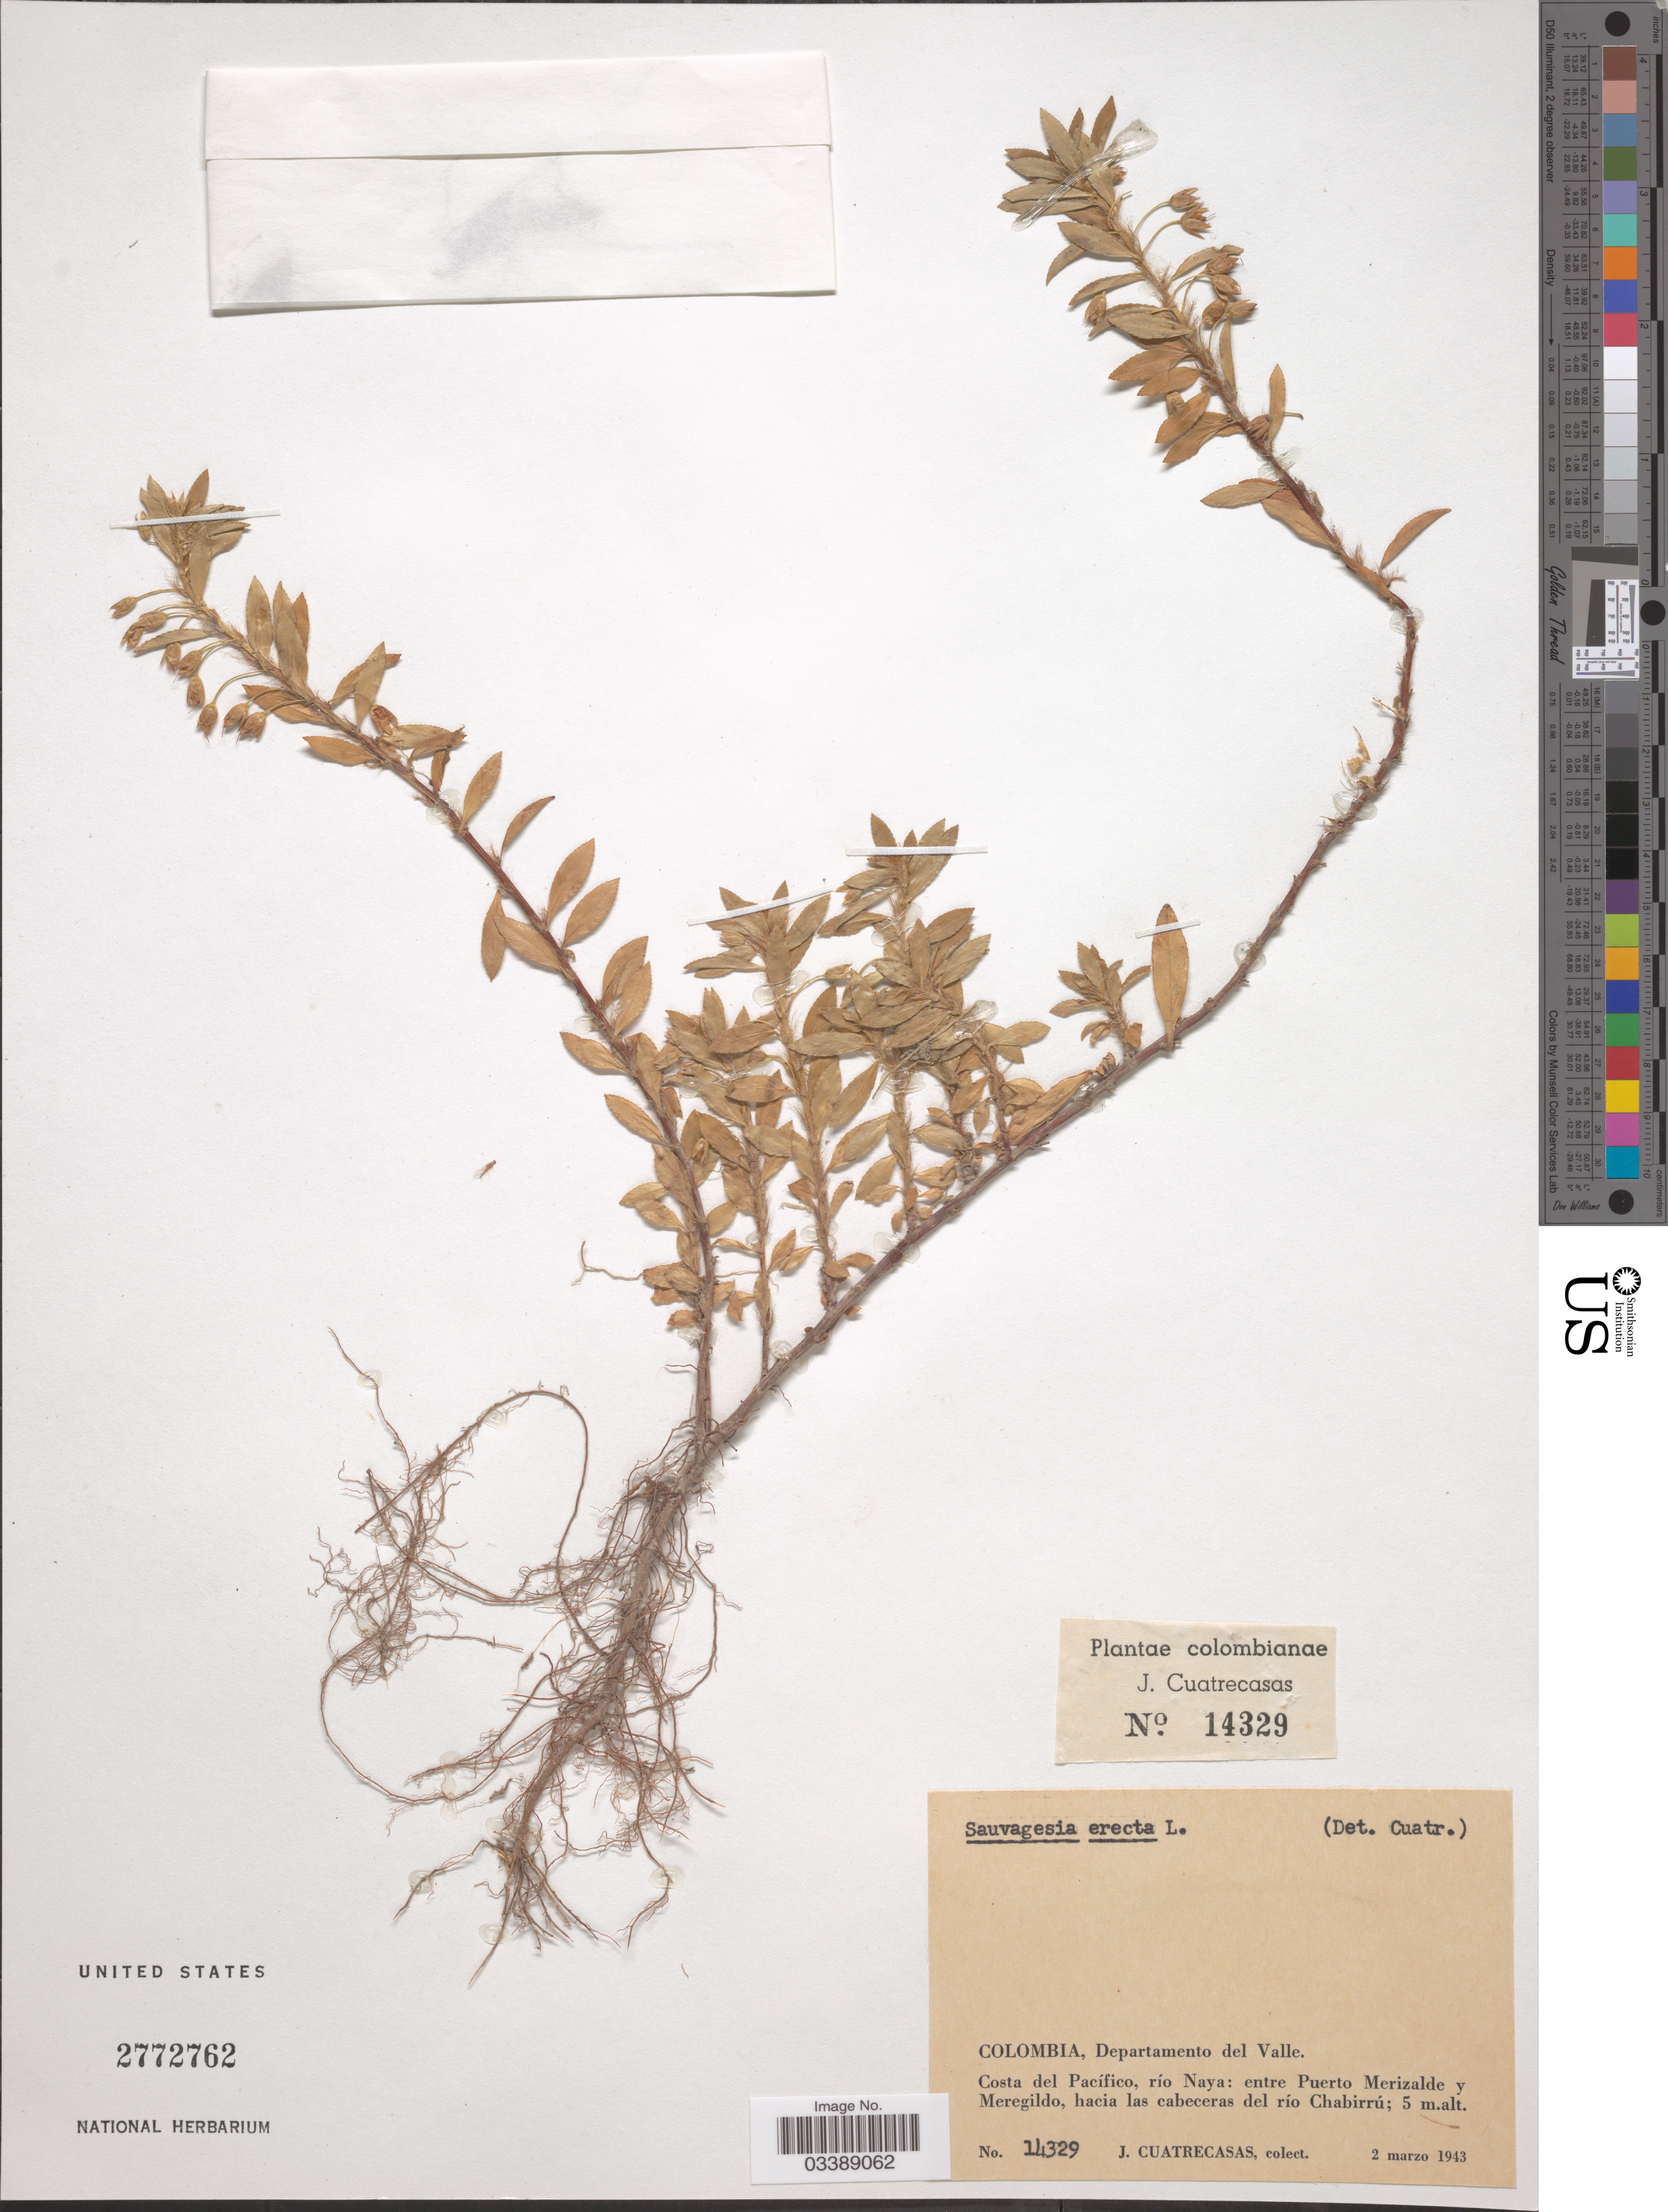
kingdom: Plantae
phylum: Tracheophyta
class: Magnoliopsida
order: Malpighiales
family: Ochnaceae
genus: Sauvagesia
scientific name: Sauvagesia erecta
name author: L.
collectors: J. Cuatrecasas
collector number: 14329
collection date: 1943-03-02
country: Colombia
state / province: Valle del Cauca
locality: Departamento del Valle. Costa del Pacífico, río Naya: entre Puerto Merizalde y Meregildo, hacia las cabeceras del río Chabirrú.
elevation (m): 5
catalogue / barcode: US 2772762